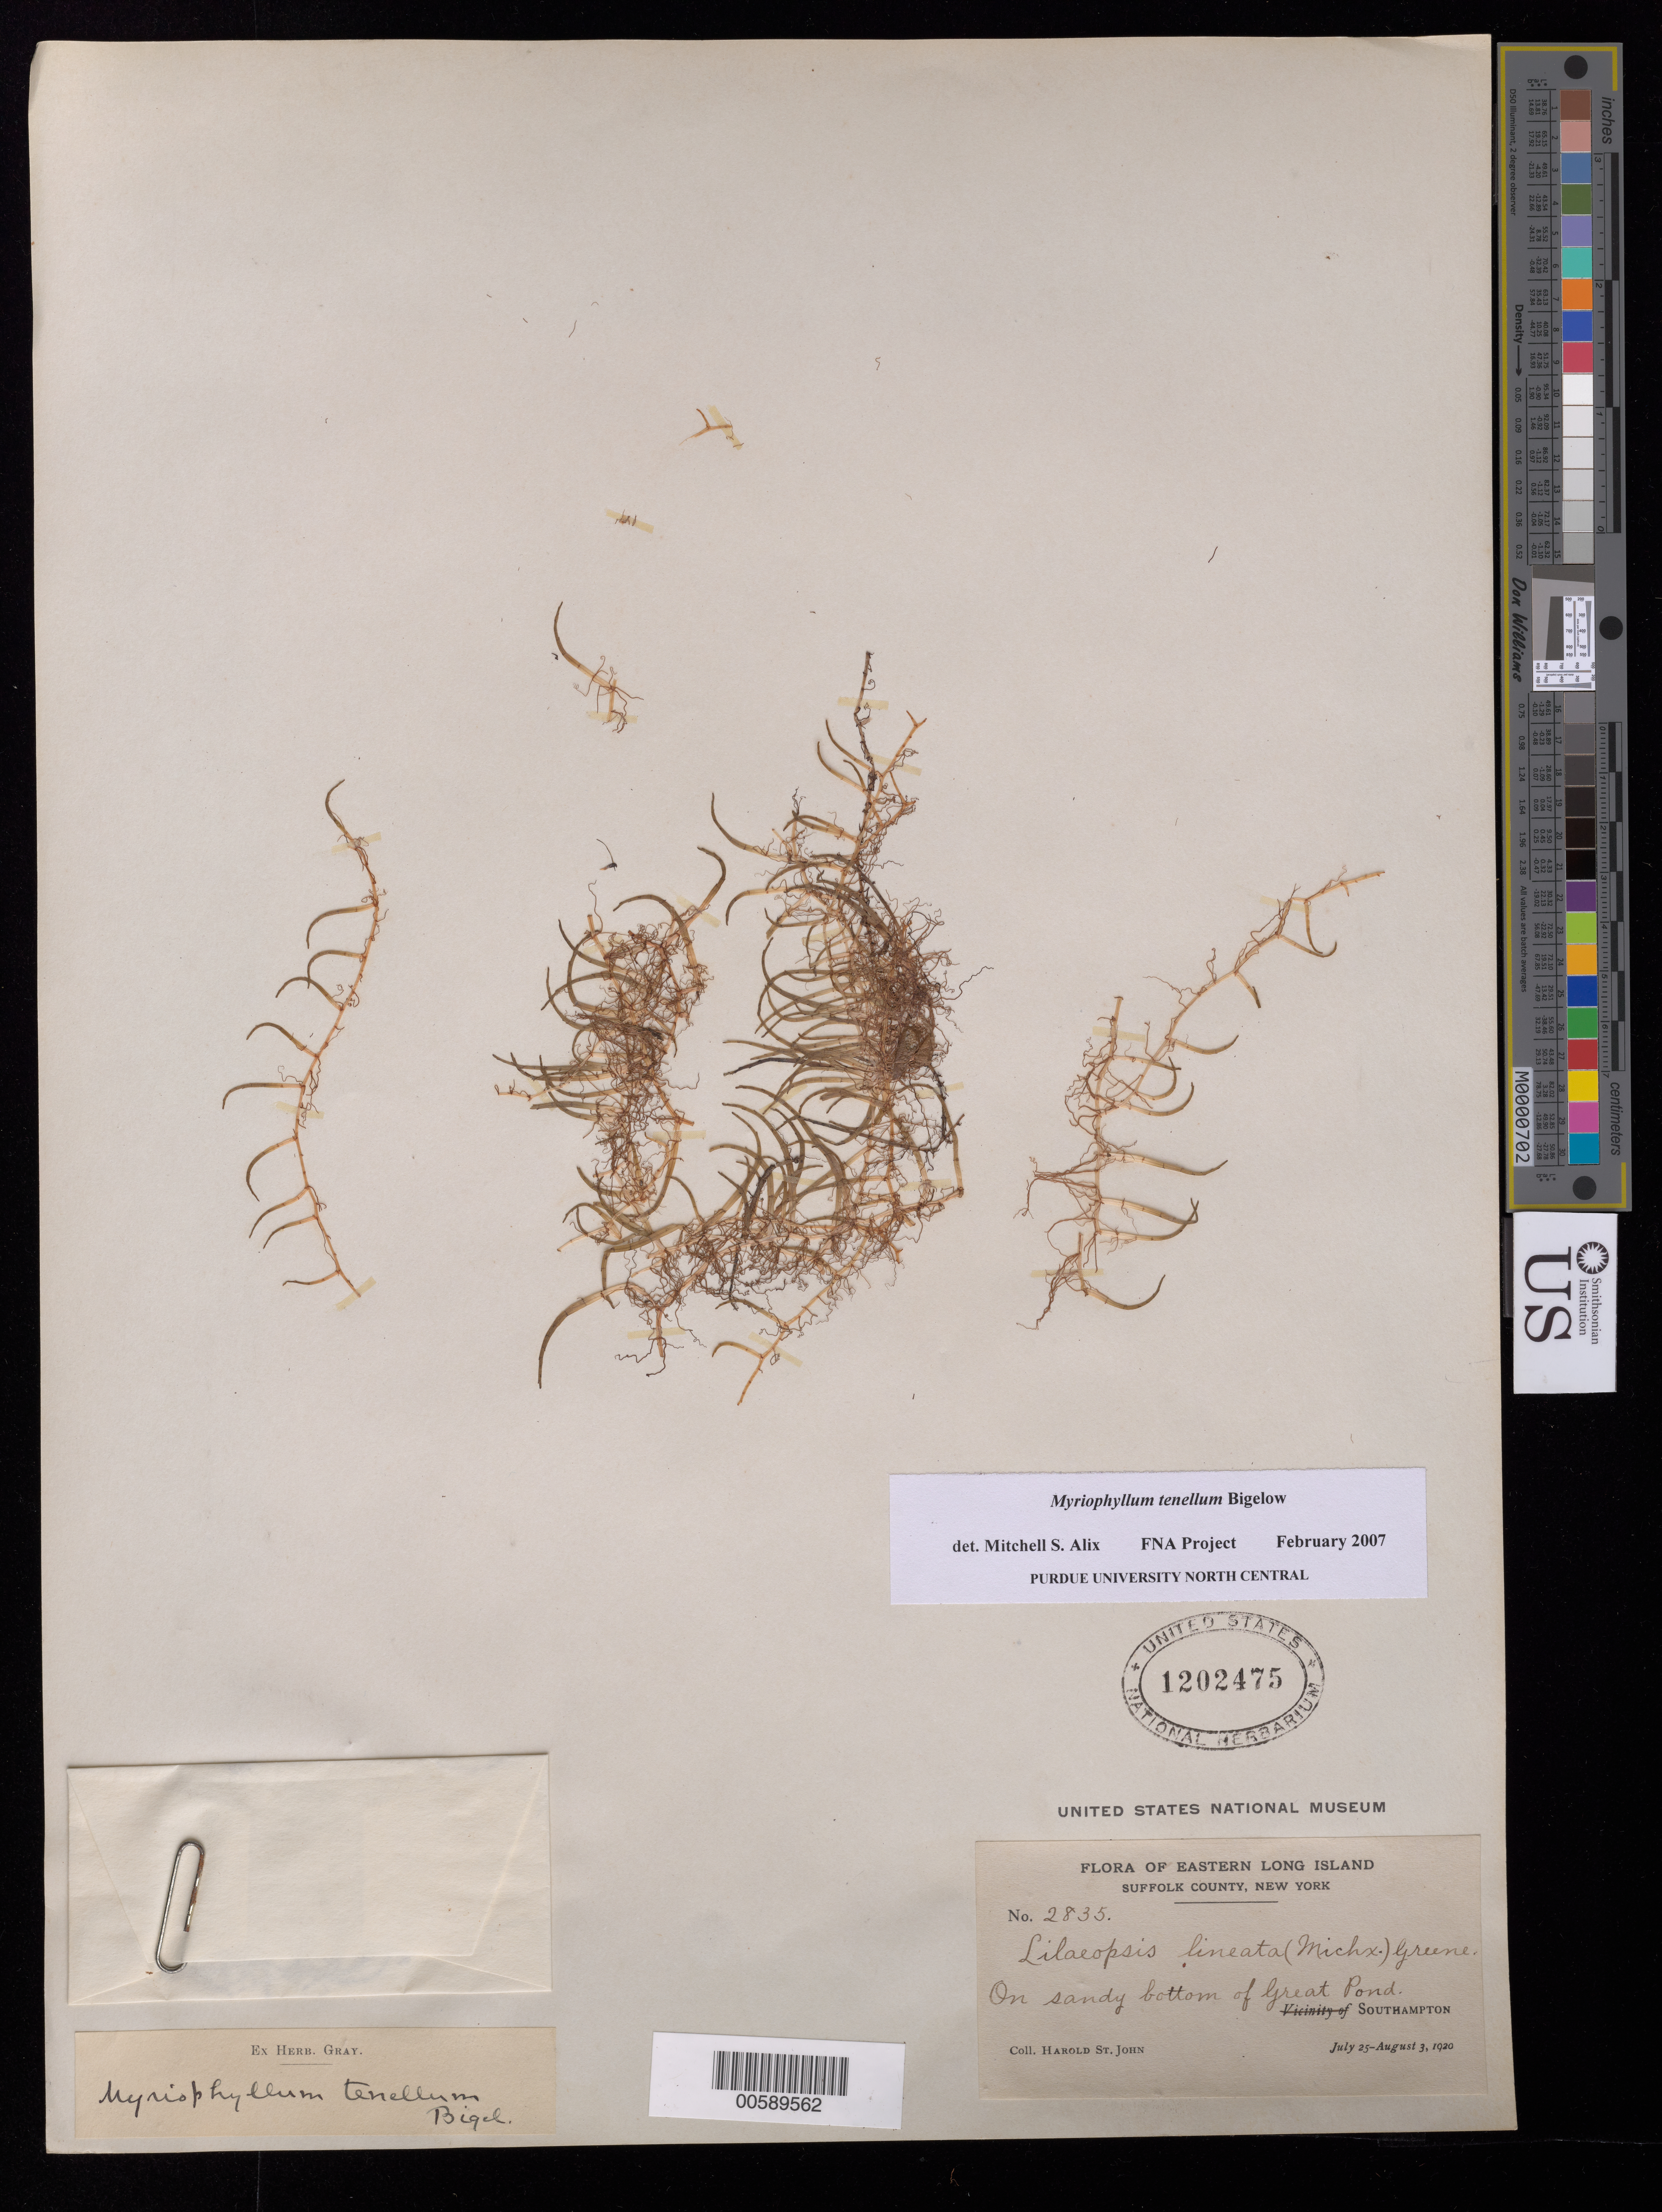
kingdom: Plantae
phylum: Tracheophyta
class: Magnoliopsida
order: Saxifragales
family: Haloragaceae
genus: Myriophyllum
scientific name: Myriophyllum tenellum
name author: Bigelow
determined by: Alix, M. S.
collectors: H. St. John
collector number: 2835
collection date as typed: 25 Jul 1920 to 03 Aug 1920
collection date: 1920-07-25/1920-08-03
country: United States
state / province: New York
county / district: Suffolk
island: Long Island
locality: Great Pond, Southhampton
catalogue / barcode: US 1202475